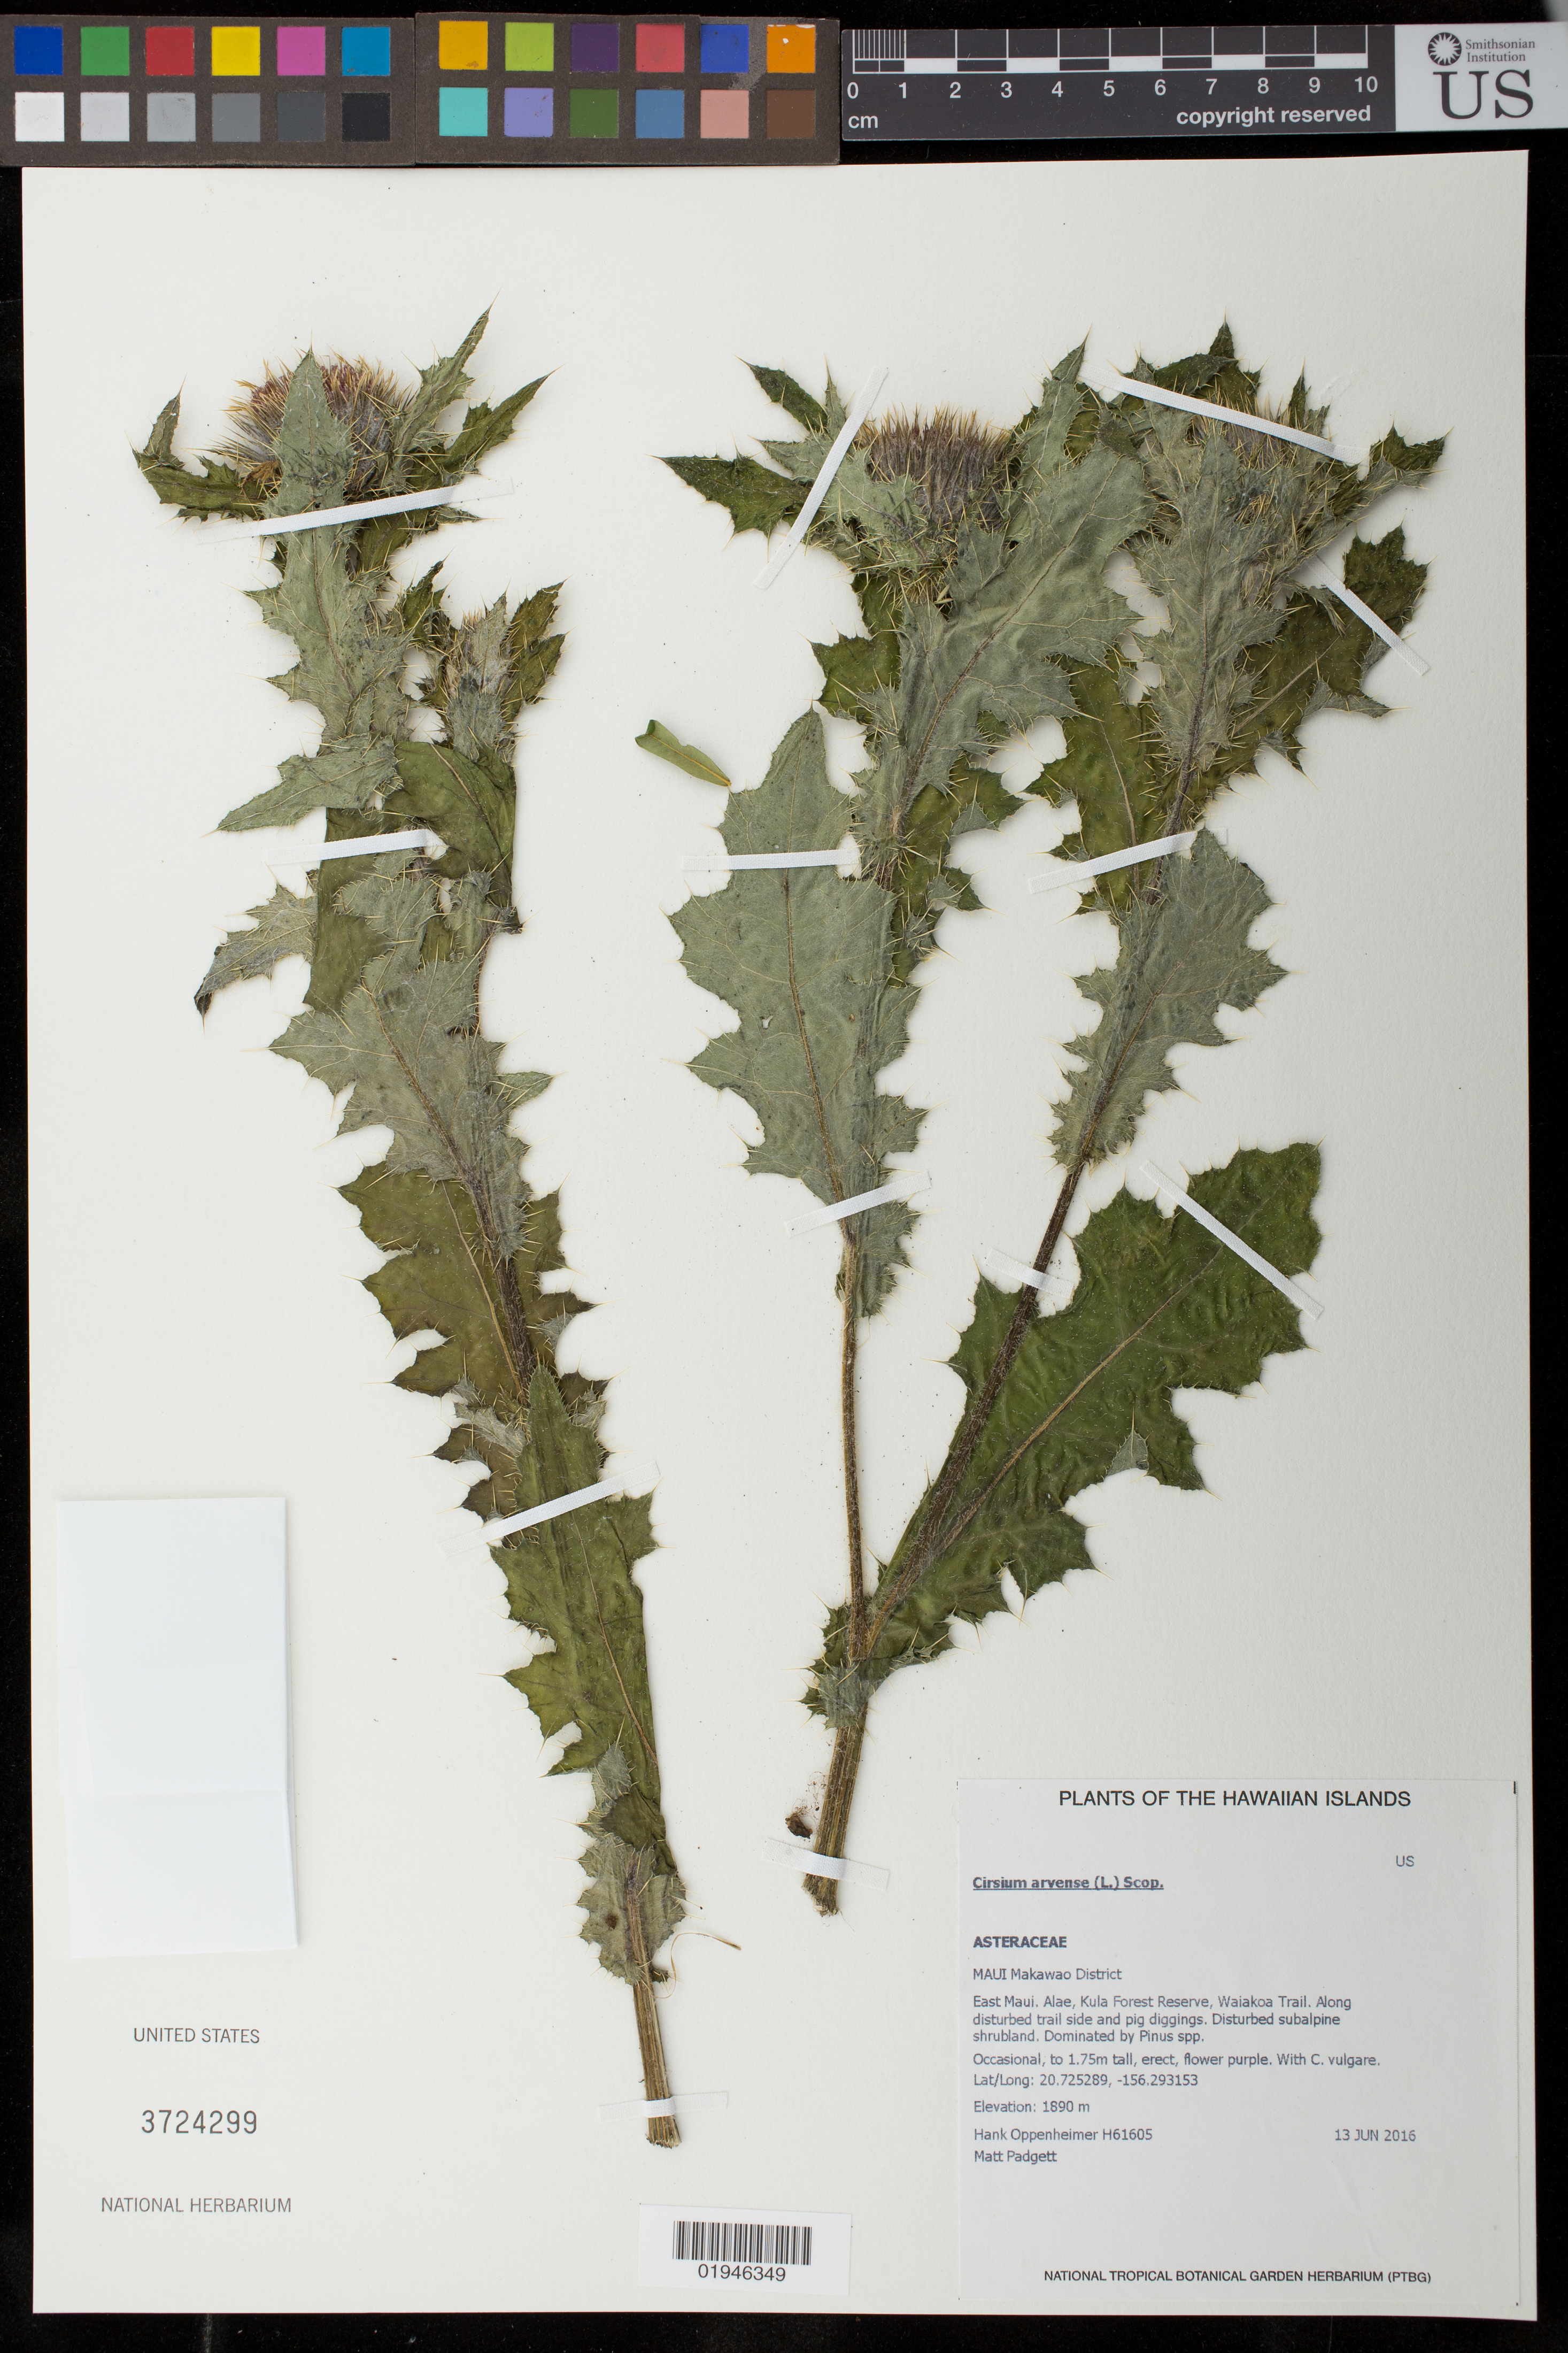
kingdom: Plantae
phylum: Tracheophyta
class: Magnoliopsida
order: Asterales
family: Asteraceae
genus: Cirsium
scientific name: Cirsium arvense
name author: (L.) Scop.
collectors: H. L. Oppenheimer & M. Padgett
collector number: H61605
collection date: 2016-06-13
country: United States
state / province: Hawaii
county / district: Maui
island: Maui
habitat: Disturbed subalpine shrubland.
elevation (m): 1890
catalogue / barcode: US 3724299